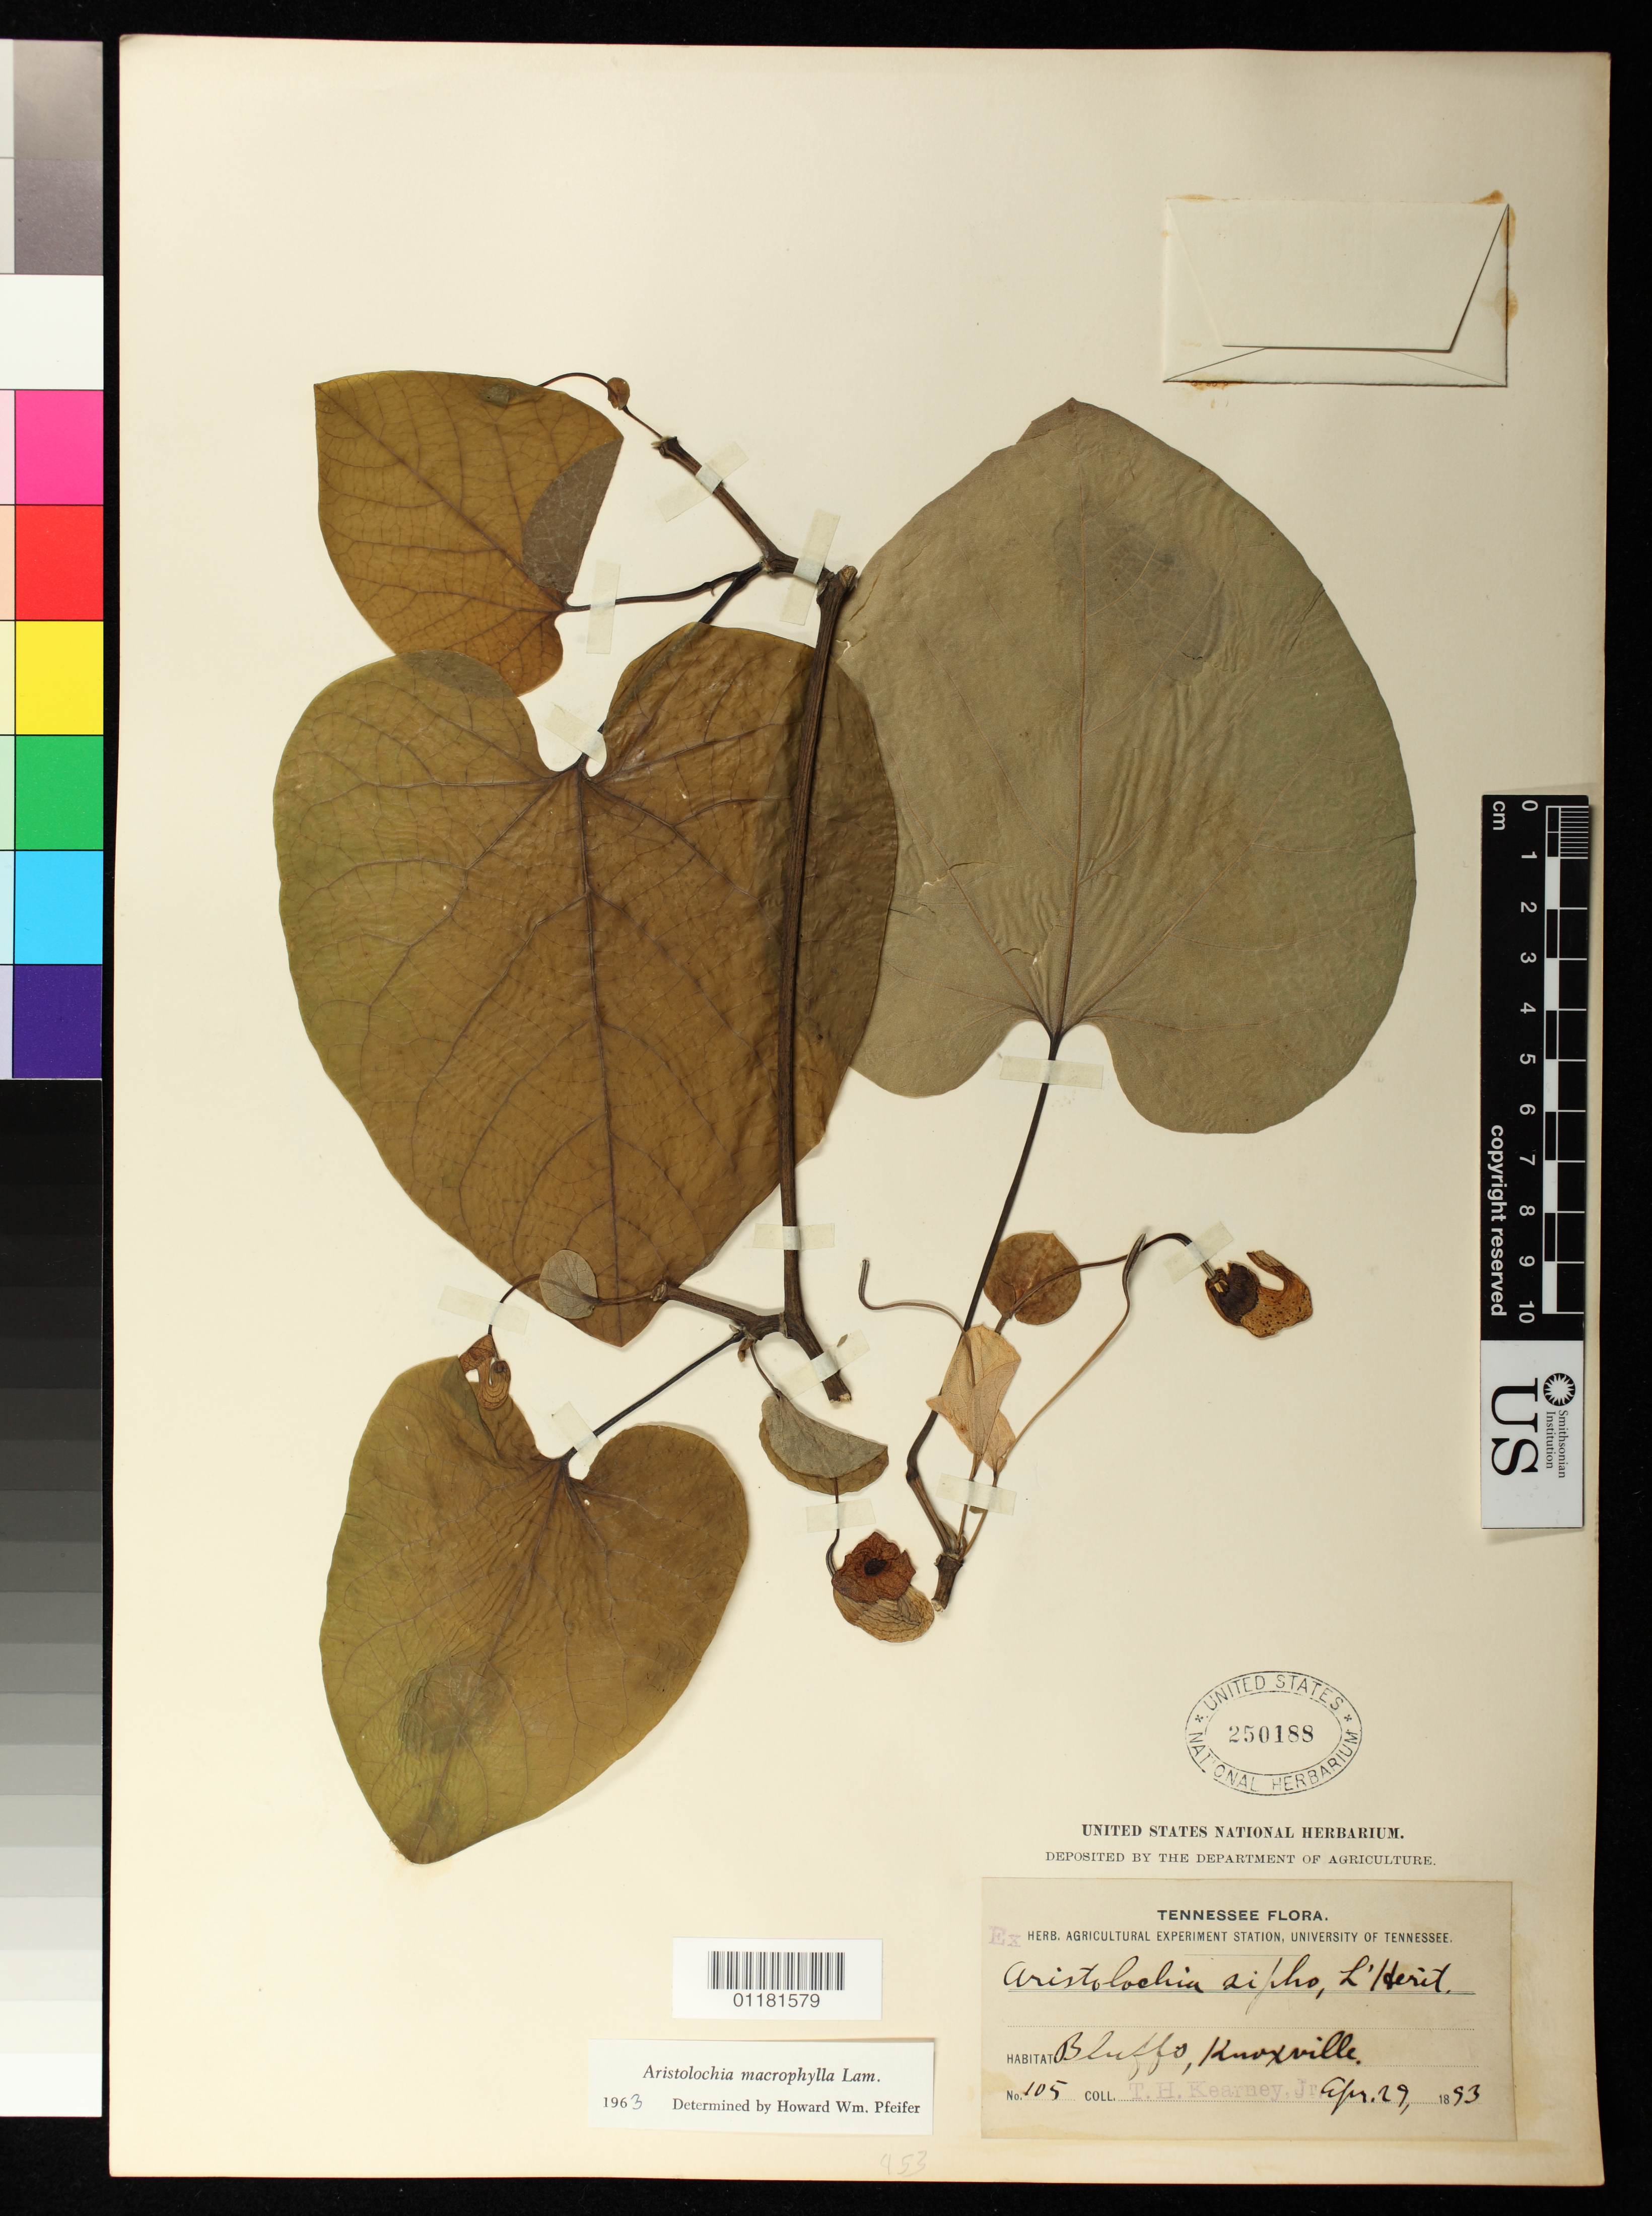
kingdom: Plantae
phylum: Tracheophyta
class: Magnoliopsida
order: Piperales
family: Aristolochiaceae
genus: Aristolochia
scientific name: Aristolochia macrophylla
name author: Lam.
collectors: T. H. Kearney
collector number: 105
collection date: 1893-04-29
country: United States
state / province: Tennessee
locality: bluffs, Knoxville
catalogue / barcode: US 250188